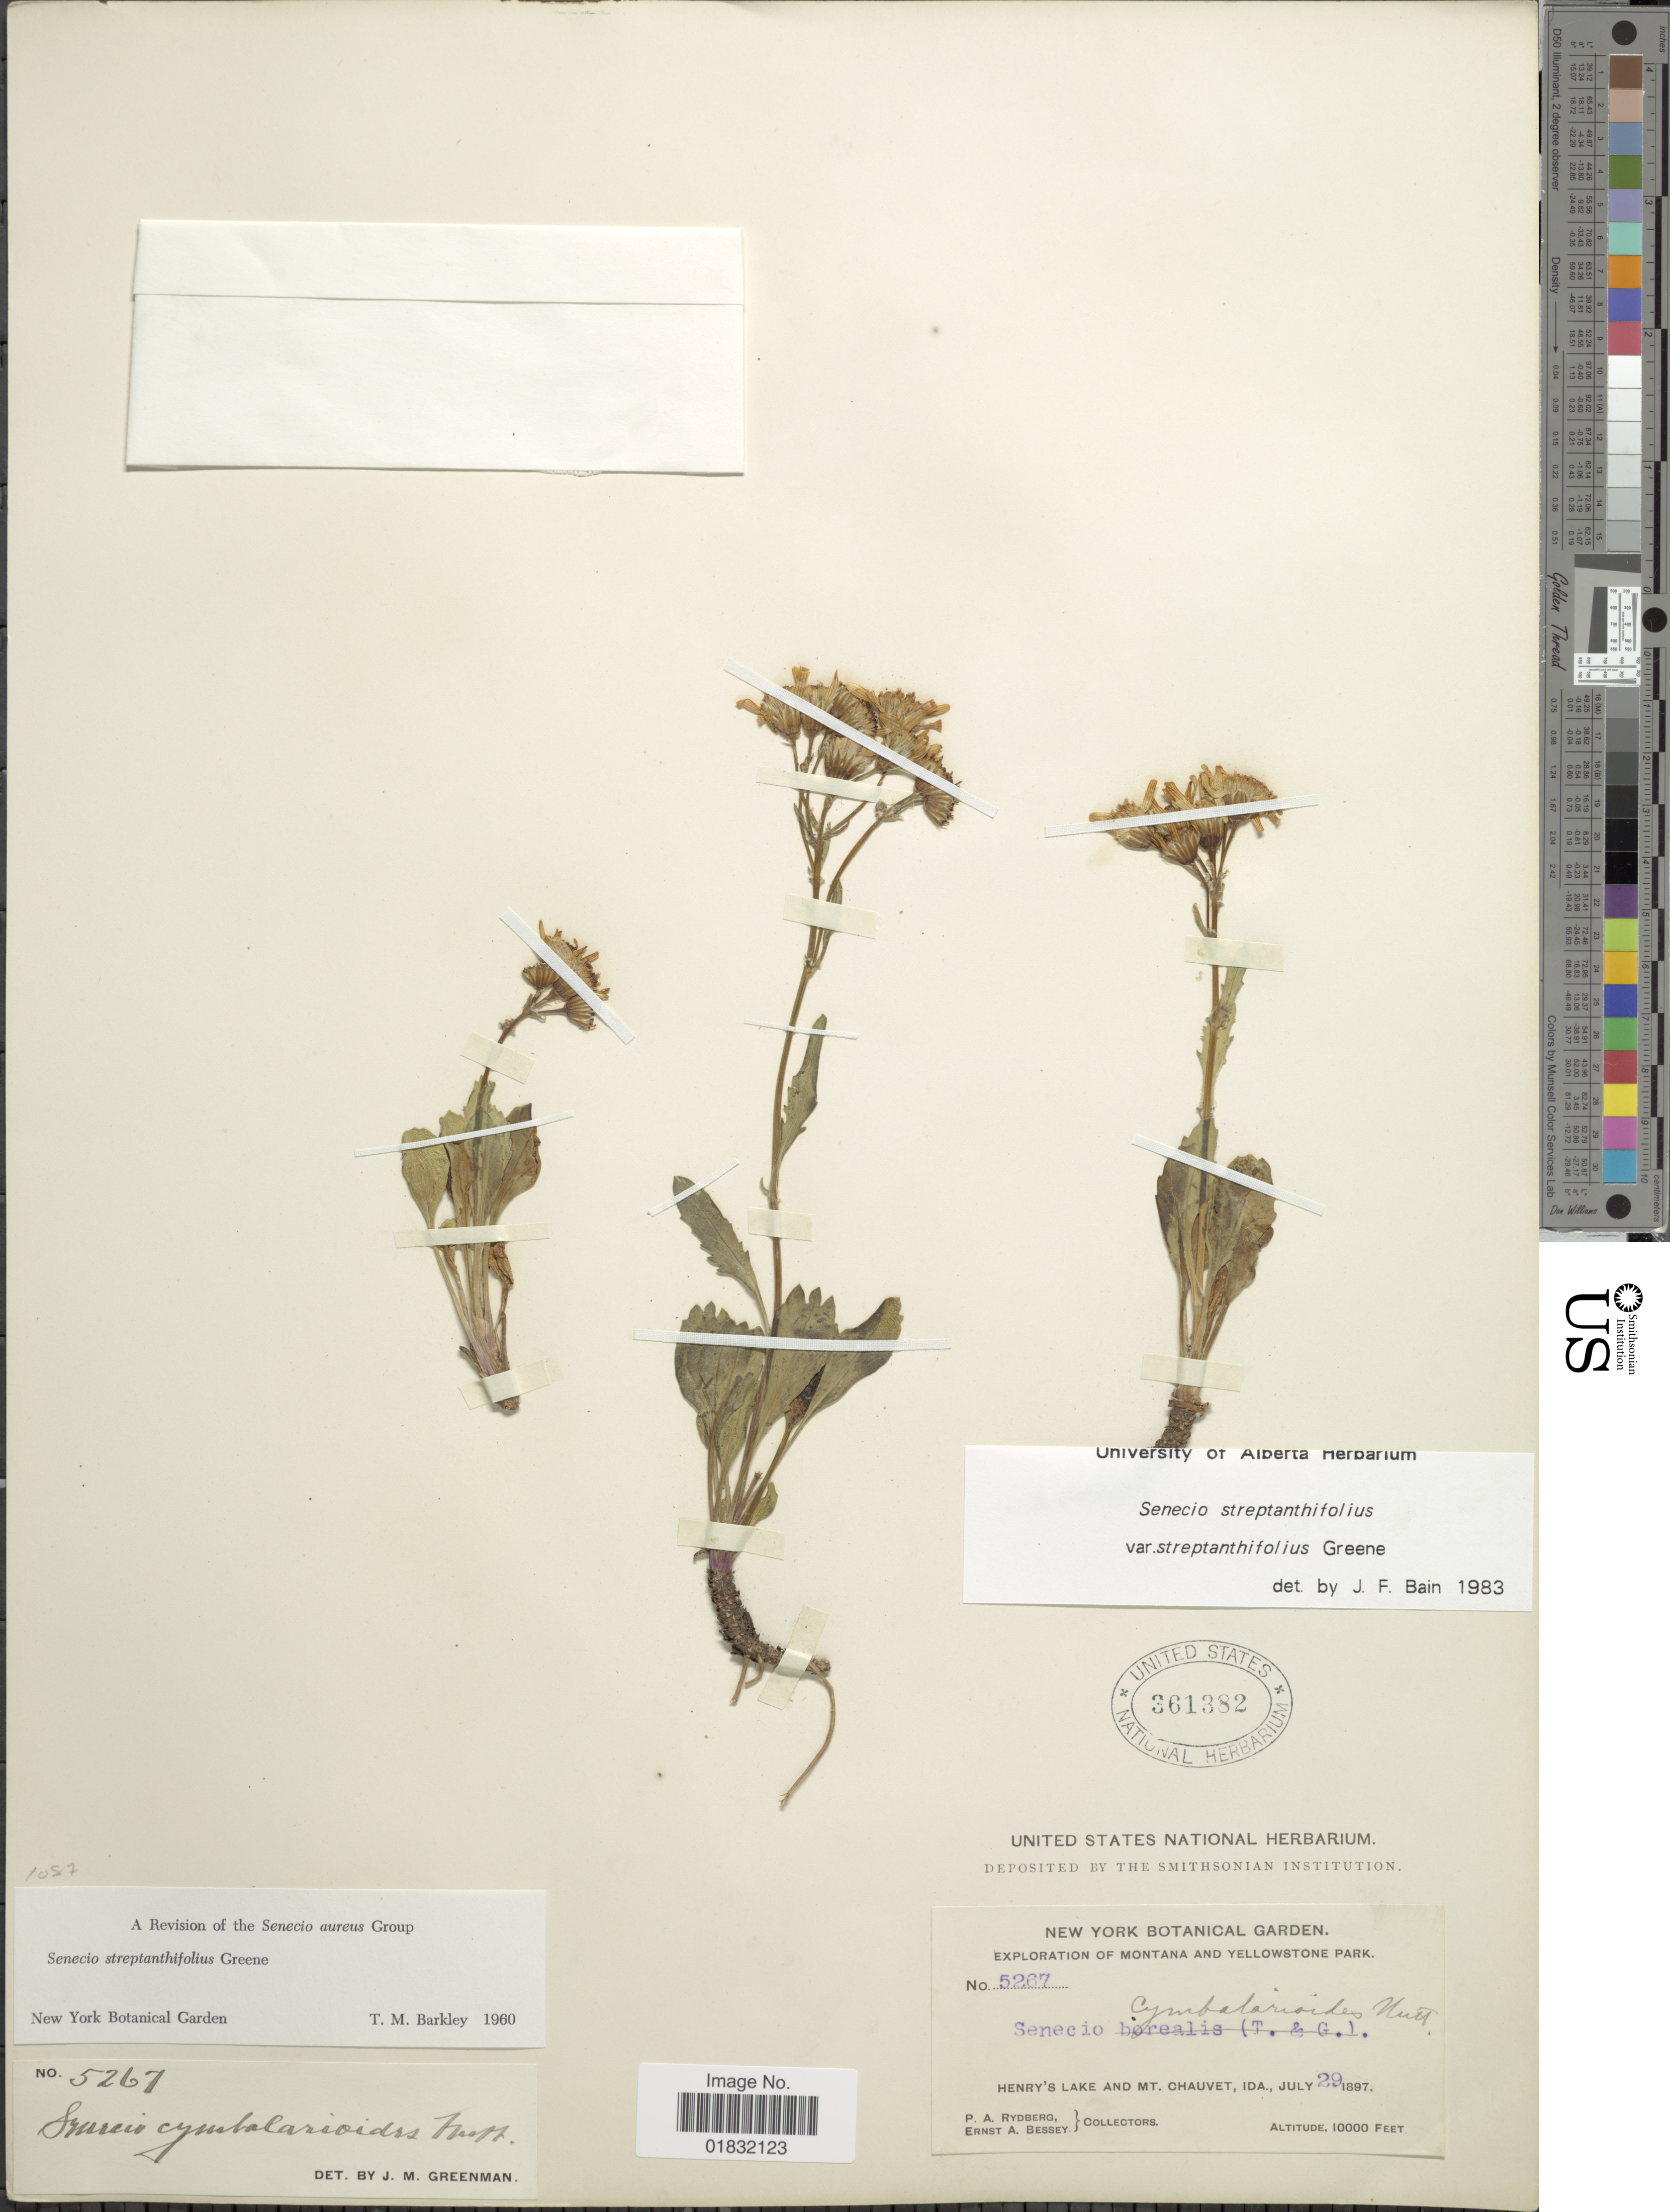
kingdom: Plantae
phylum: Tracheophyta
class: Magnoliopsida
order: Asterales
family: Asteraceae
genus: Packera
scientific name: Packera streptanthifolia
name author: (Greene) W.A. Weber & Á. Löve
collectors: P. A. Rydberg & E. A. Bessey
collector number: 5267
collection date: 1897-07-29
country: United States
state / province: Idaho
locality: Montana and Yellowstone Park, Henry's Lake and Mt. Chauvet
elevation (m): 3048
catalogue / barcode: US 361382